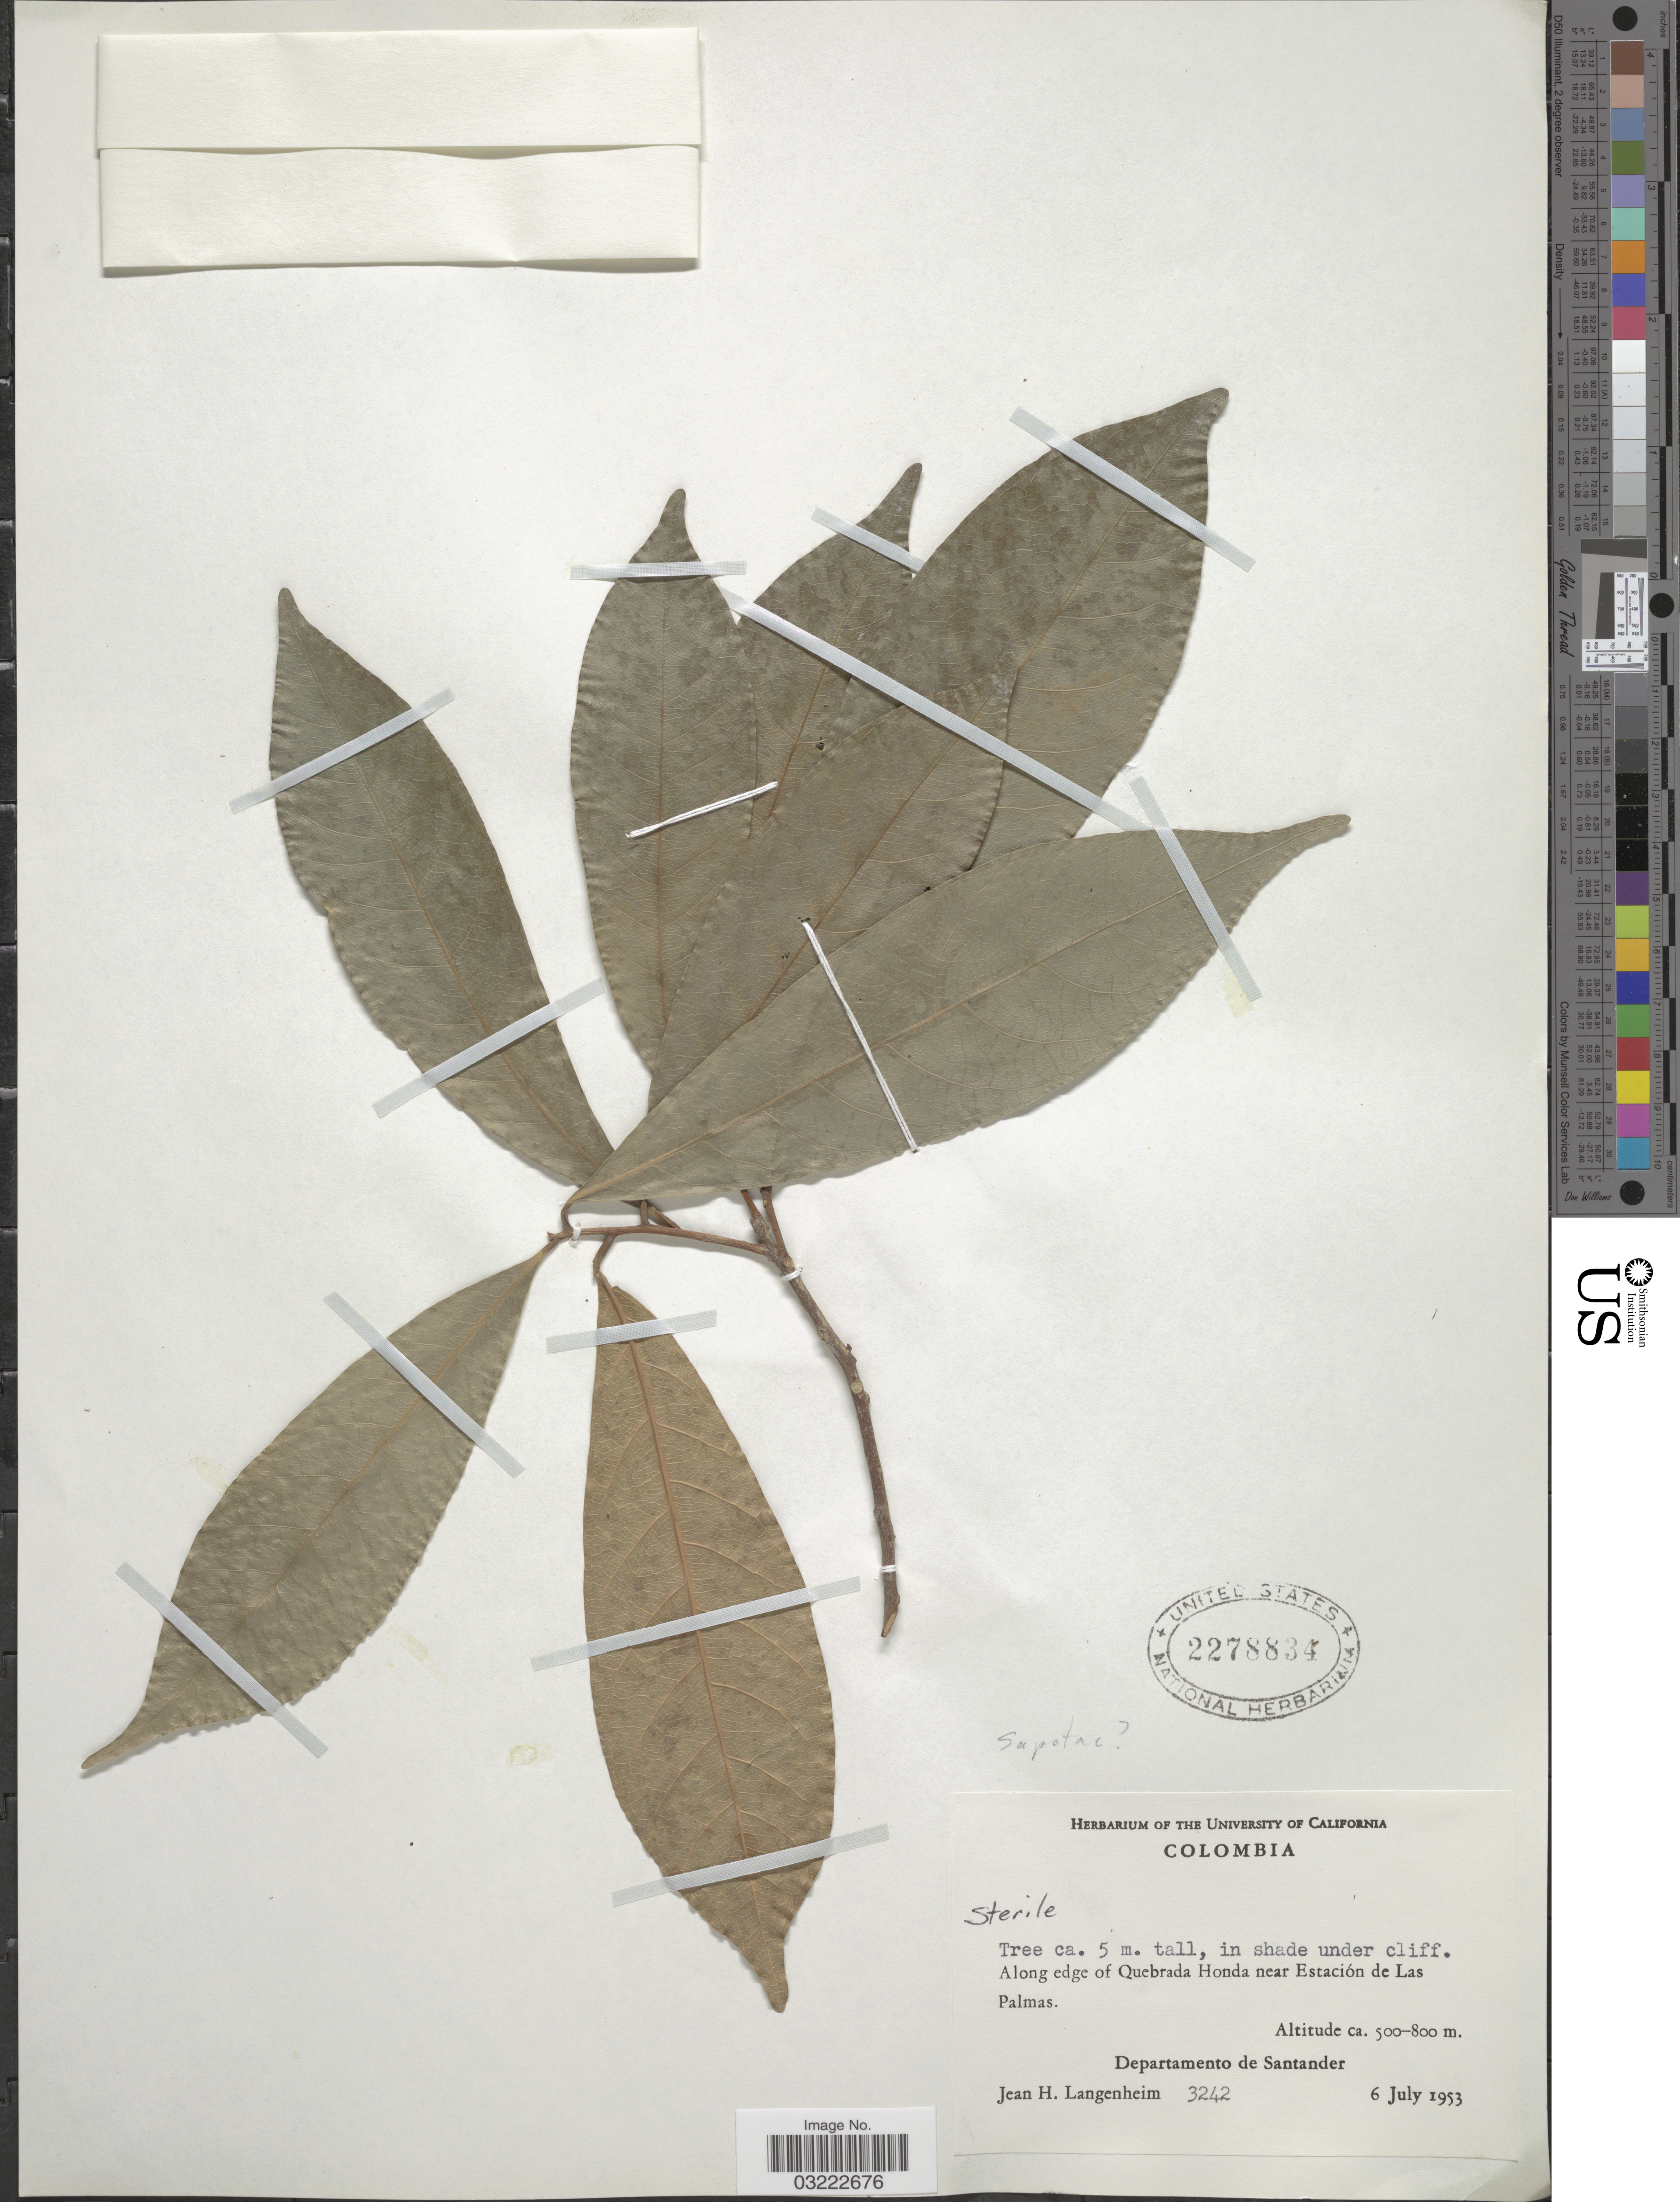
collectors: J. H. Langenheim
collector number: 3242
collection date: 1953-07-06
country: Colombia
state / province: Santander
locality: Along edge of Quebrada Honda near Estación de Las Palmas, Departamento de Santander.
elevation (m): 500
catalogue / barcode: US 2278834